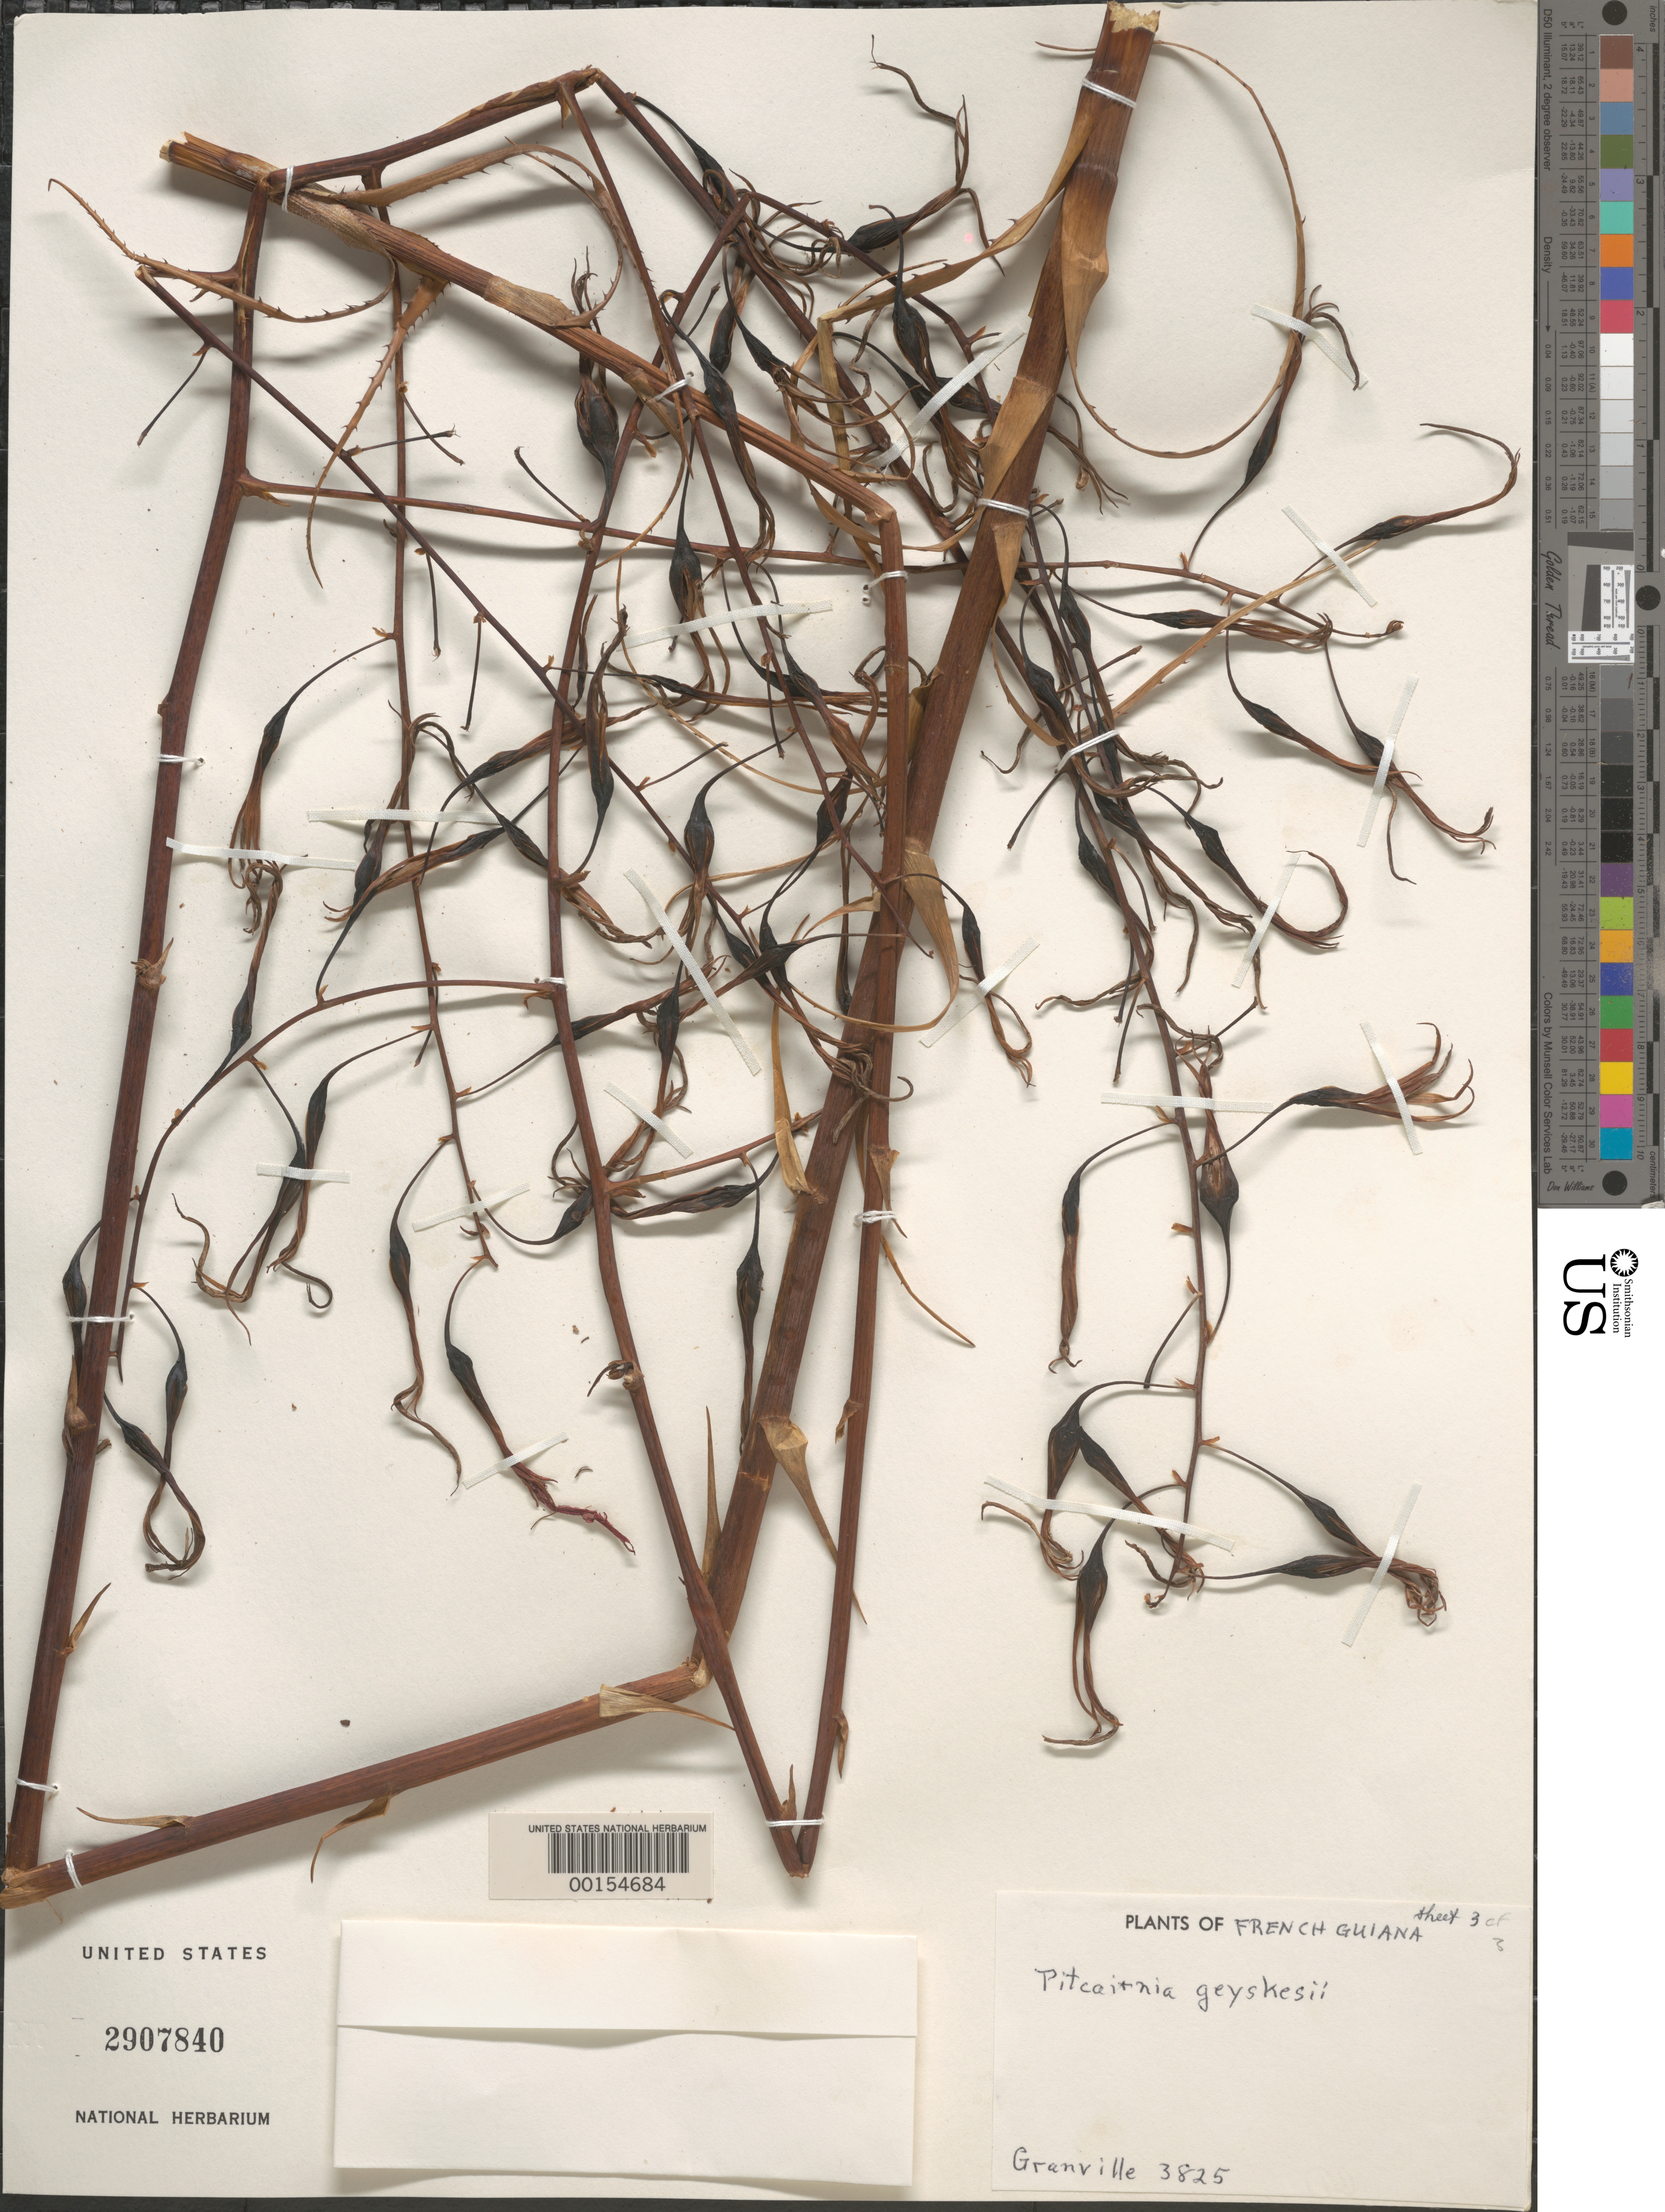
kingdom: Plantae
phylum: Tracheophyta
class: Liliopsida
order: Poales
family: Bromeliaceae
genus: Pitcairnia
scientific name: Pitcairnia geyskesii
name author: L.B. Sm.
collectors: Granville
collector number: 3825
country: French Guiana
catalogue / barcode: US 2907840